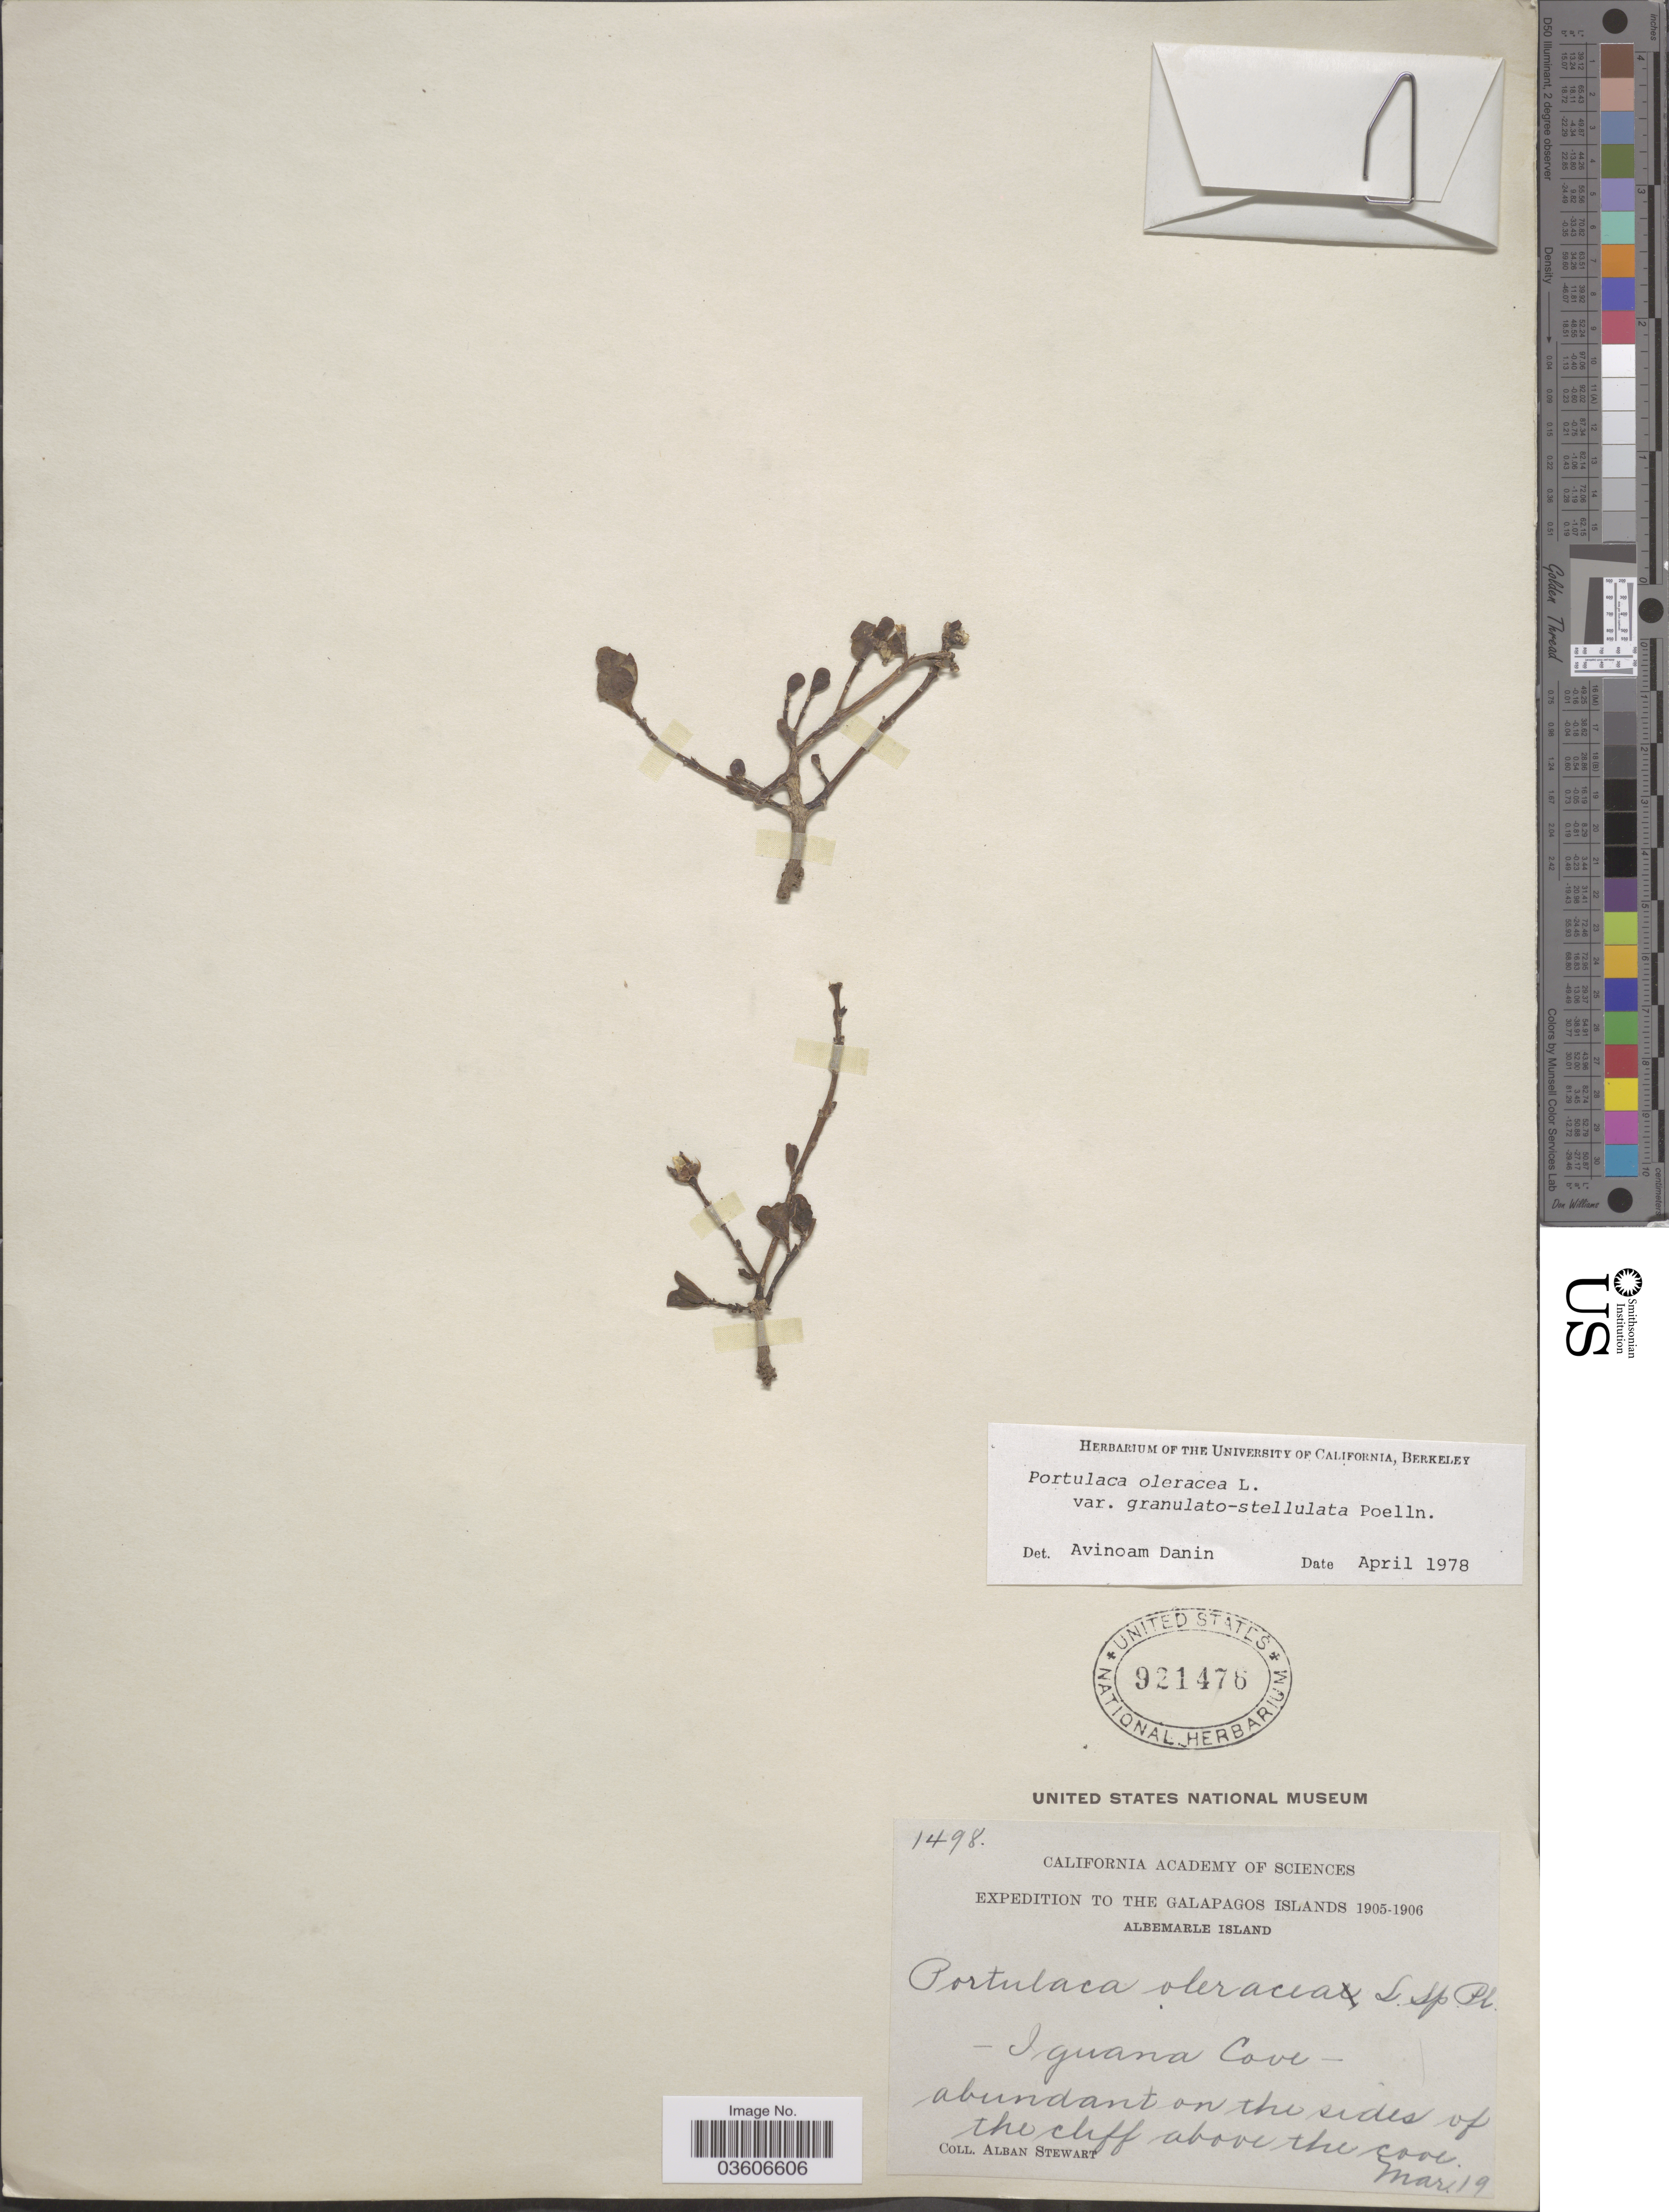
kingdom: Plantae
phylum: Tracheophyta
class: Magnoliopsida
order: Caryophyllales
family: Portulacaceae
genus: Portulaca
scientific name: Portulaca oleracea var. granulatostellulata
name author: Poelln.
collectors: A. Stewart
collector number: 1498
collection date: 1905-03-19/1906-03-19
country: Ecuador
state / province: Colón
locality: The Galapagos Islands. Albemarle Island. Iguana Cove.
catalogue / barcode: US 921476